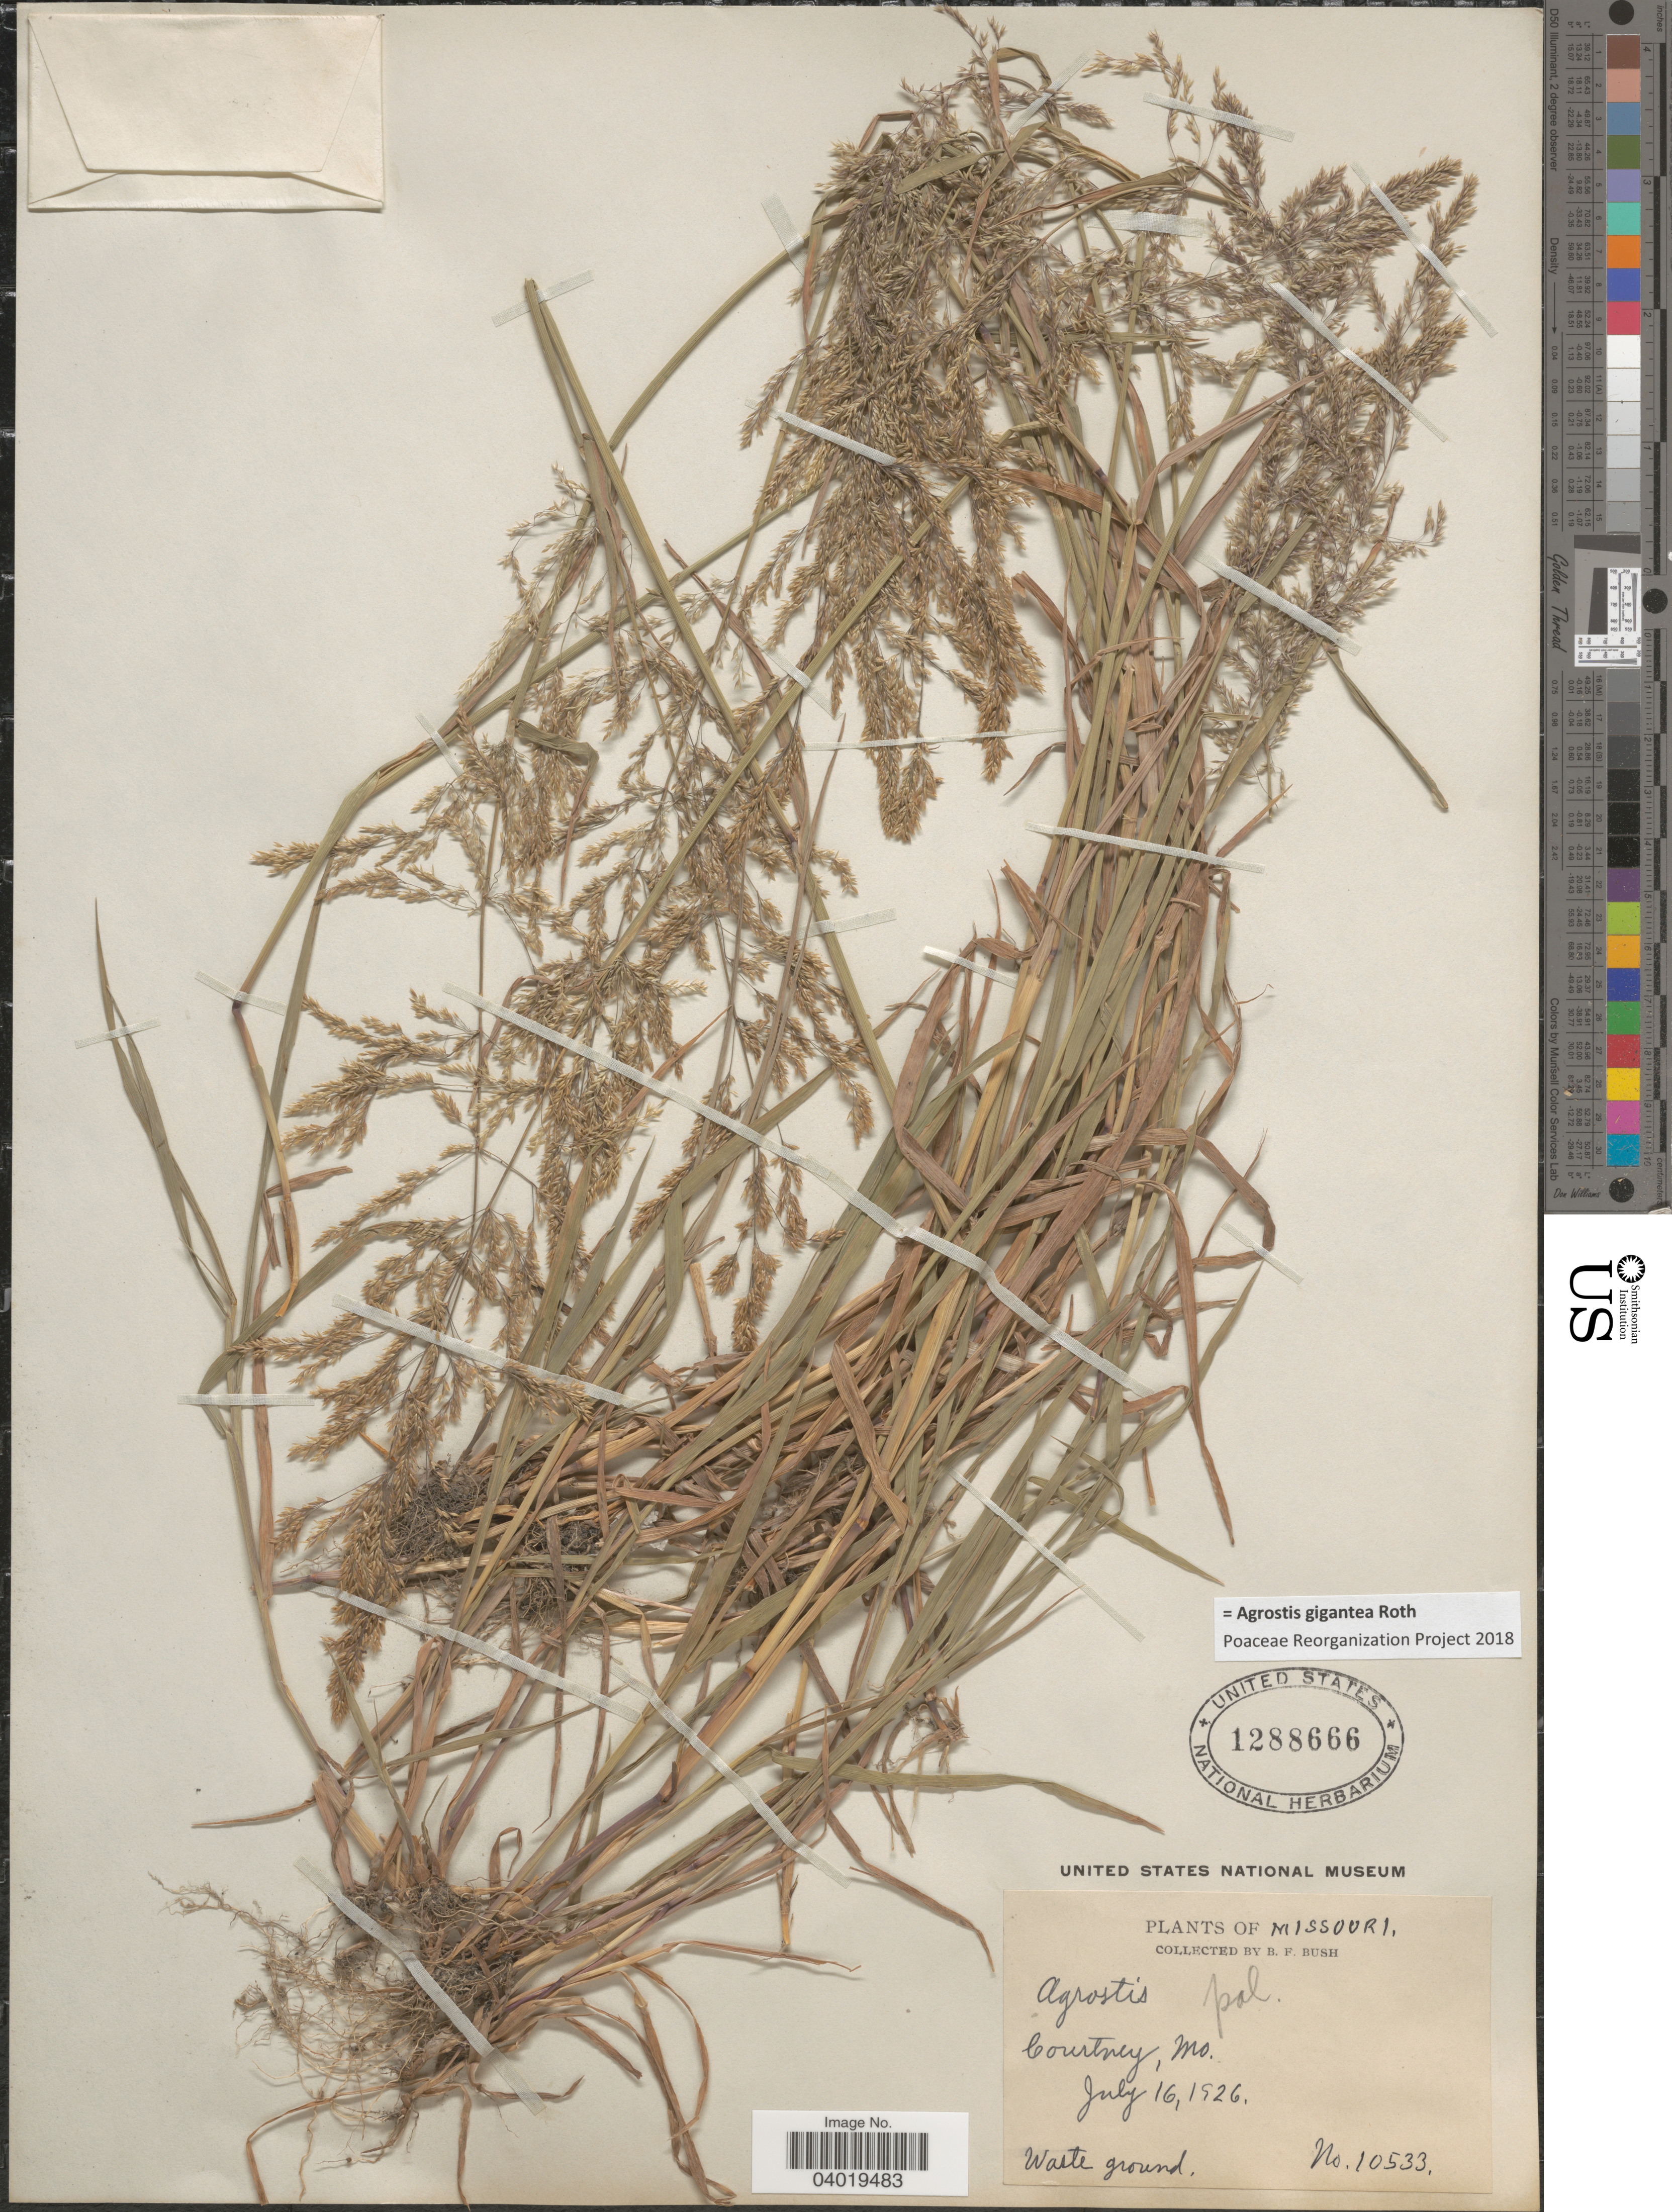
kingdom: Plantae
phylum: Tracheophyta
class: Liliopsida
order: Poales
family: Poaceae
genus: Agrostis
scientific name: Agrostis gigantea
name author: Roth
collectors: B. F. Bush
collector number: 10533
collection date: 1926-07-16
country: United States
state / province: Missouri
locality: Courtney.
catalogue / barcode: US 1288666